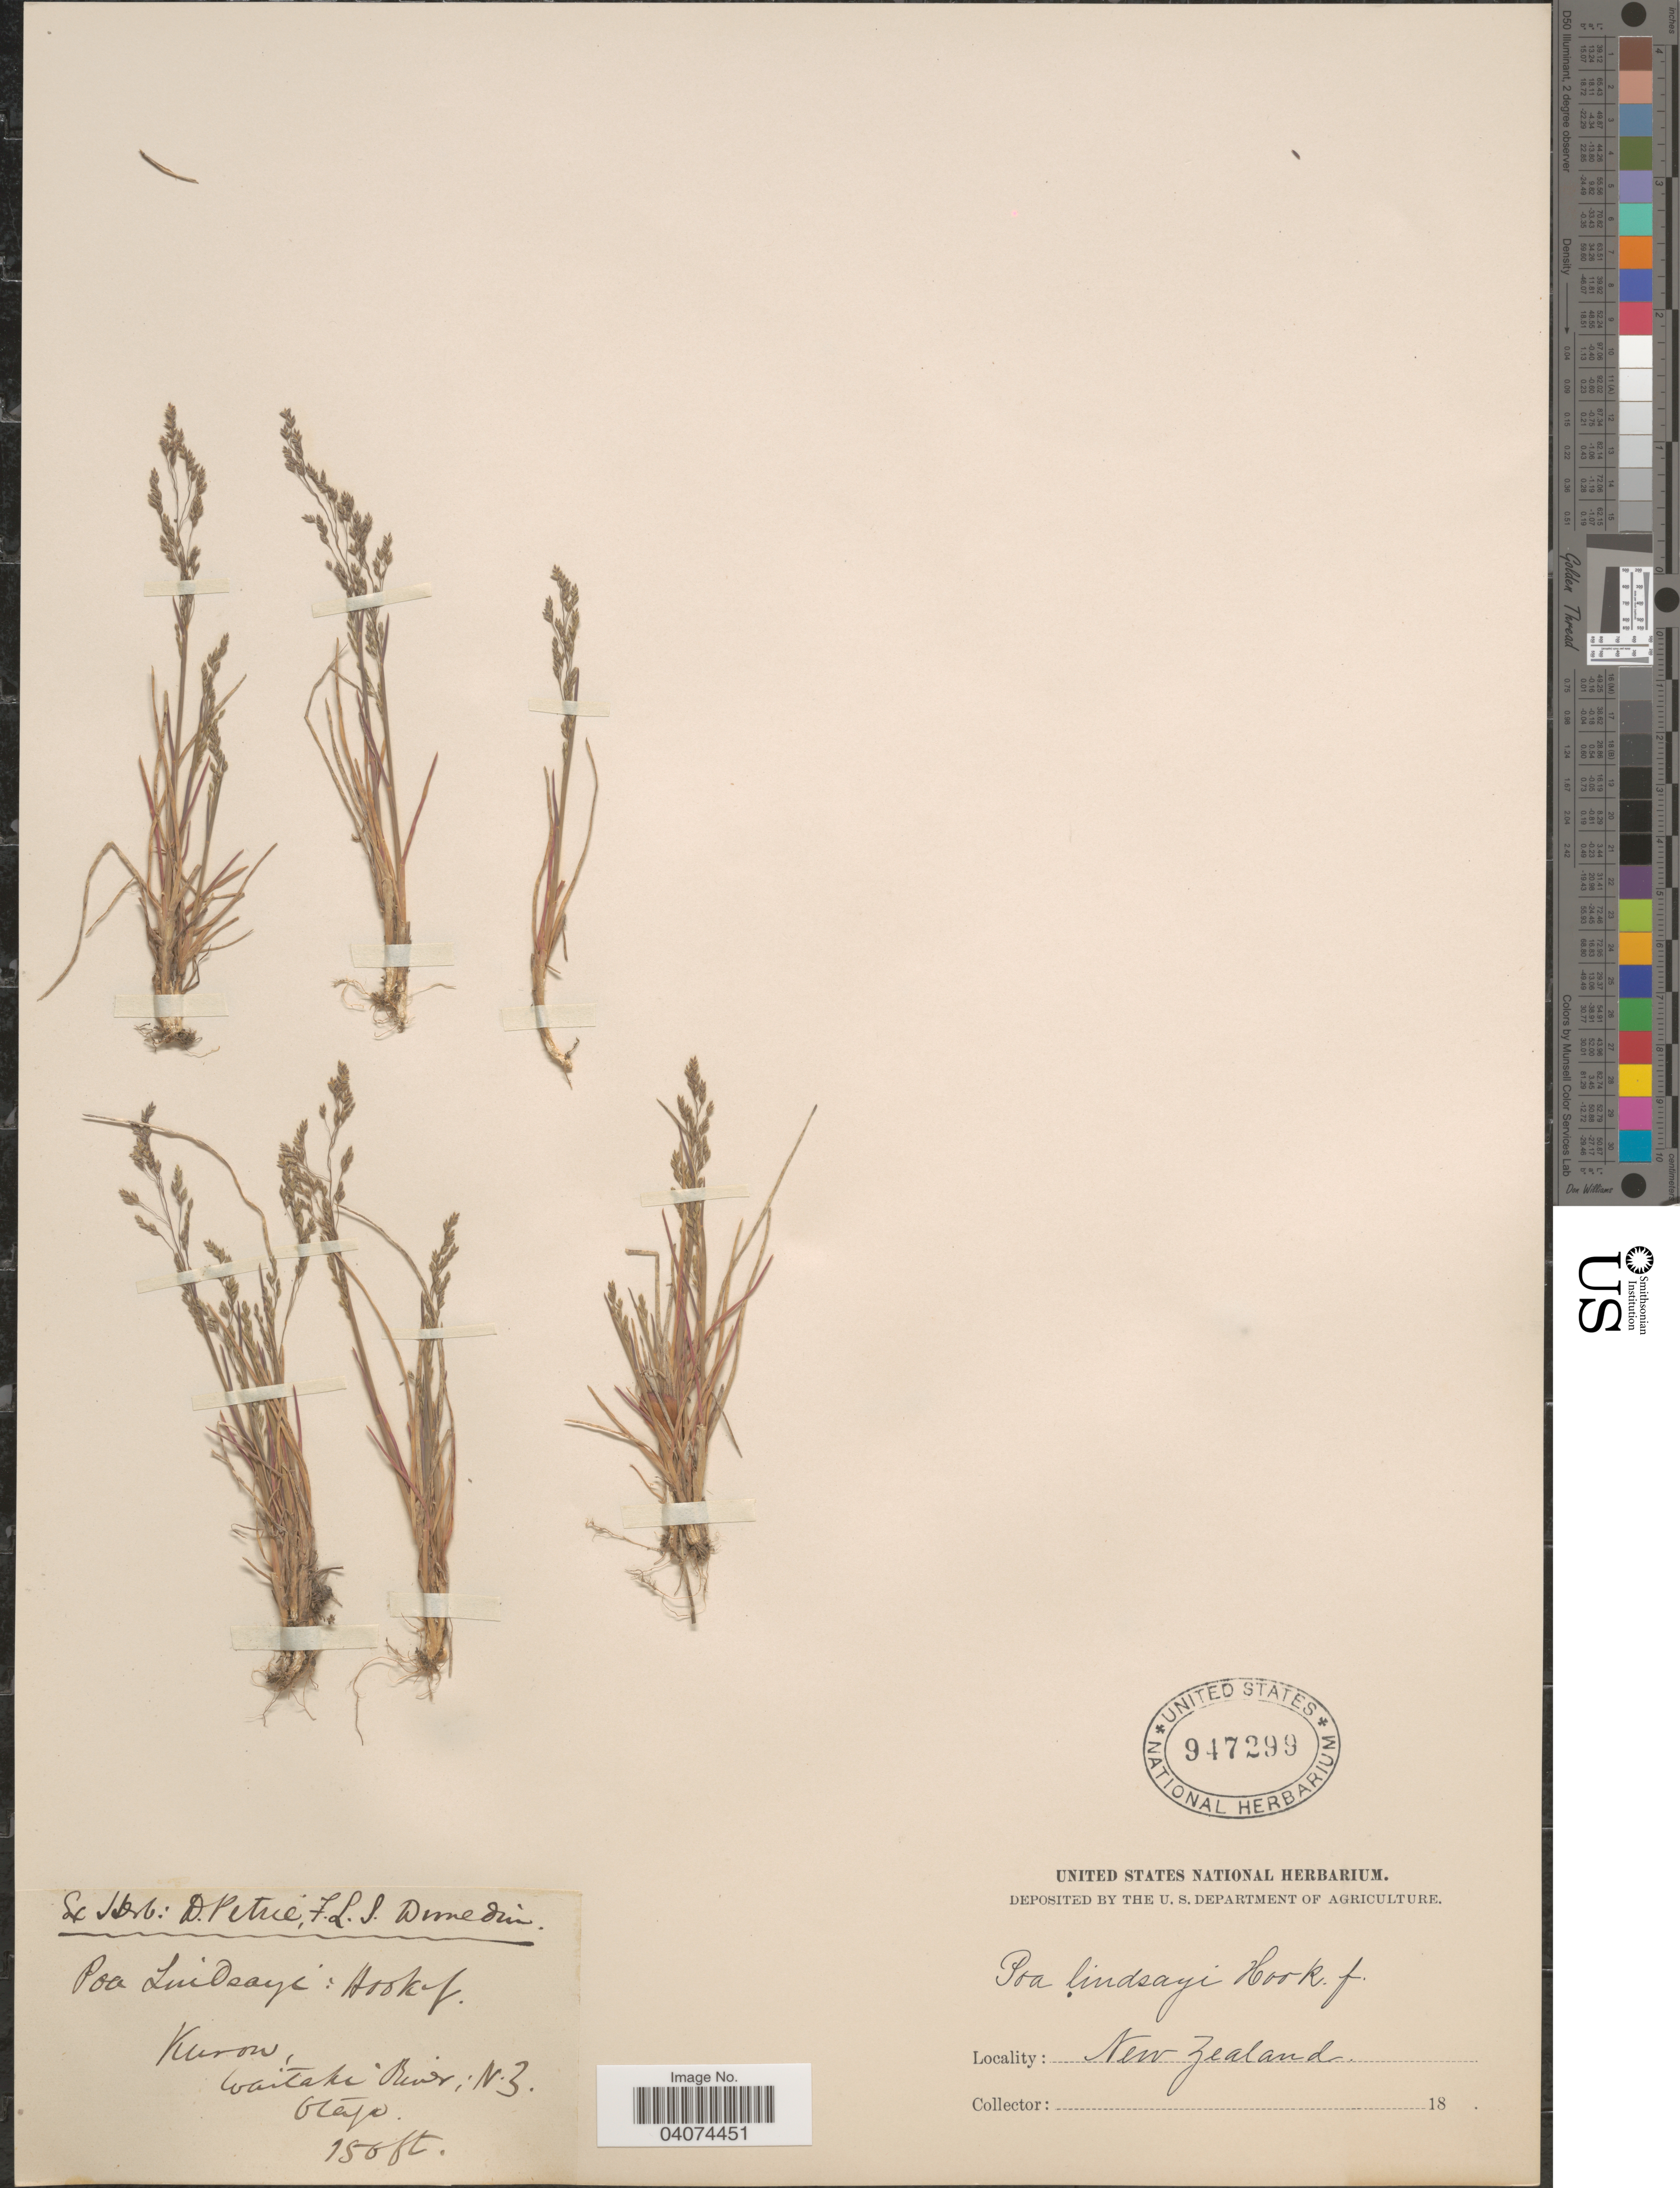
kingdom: Plantae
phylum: Tracheophyta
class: Liliopsida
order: Poales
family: Poaceae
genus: Poa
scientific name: Poa lindsayi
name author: Hook. f.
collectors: Ex Herb D. Petrie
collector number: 3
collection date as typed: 18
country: New Zealand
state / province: Otago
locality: Kurow, Waitaki River.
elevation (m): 46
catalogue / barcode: US 947299